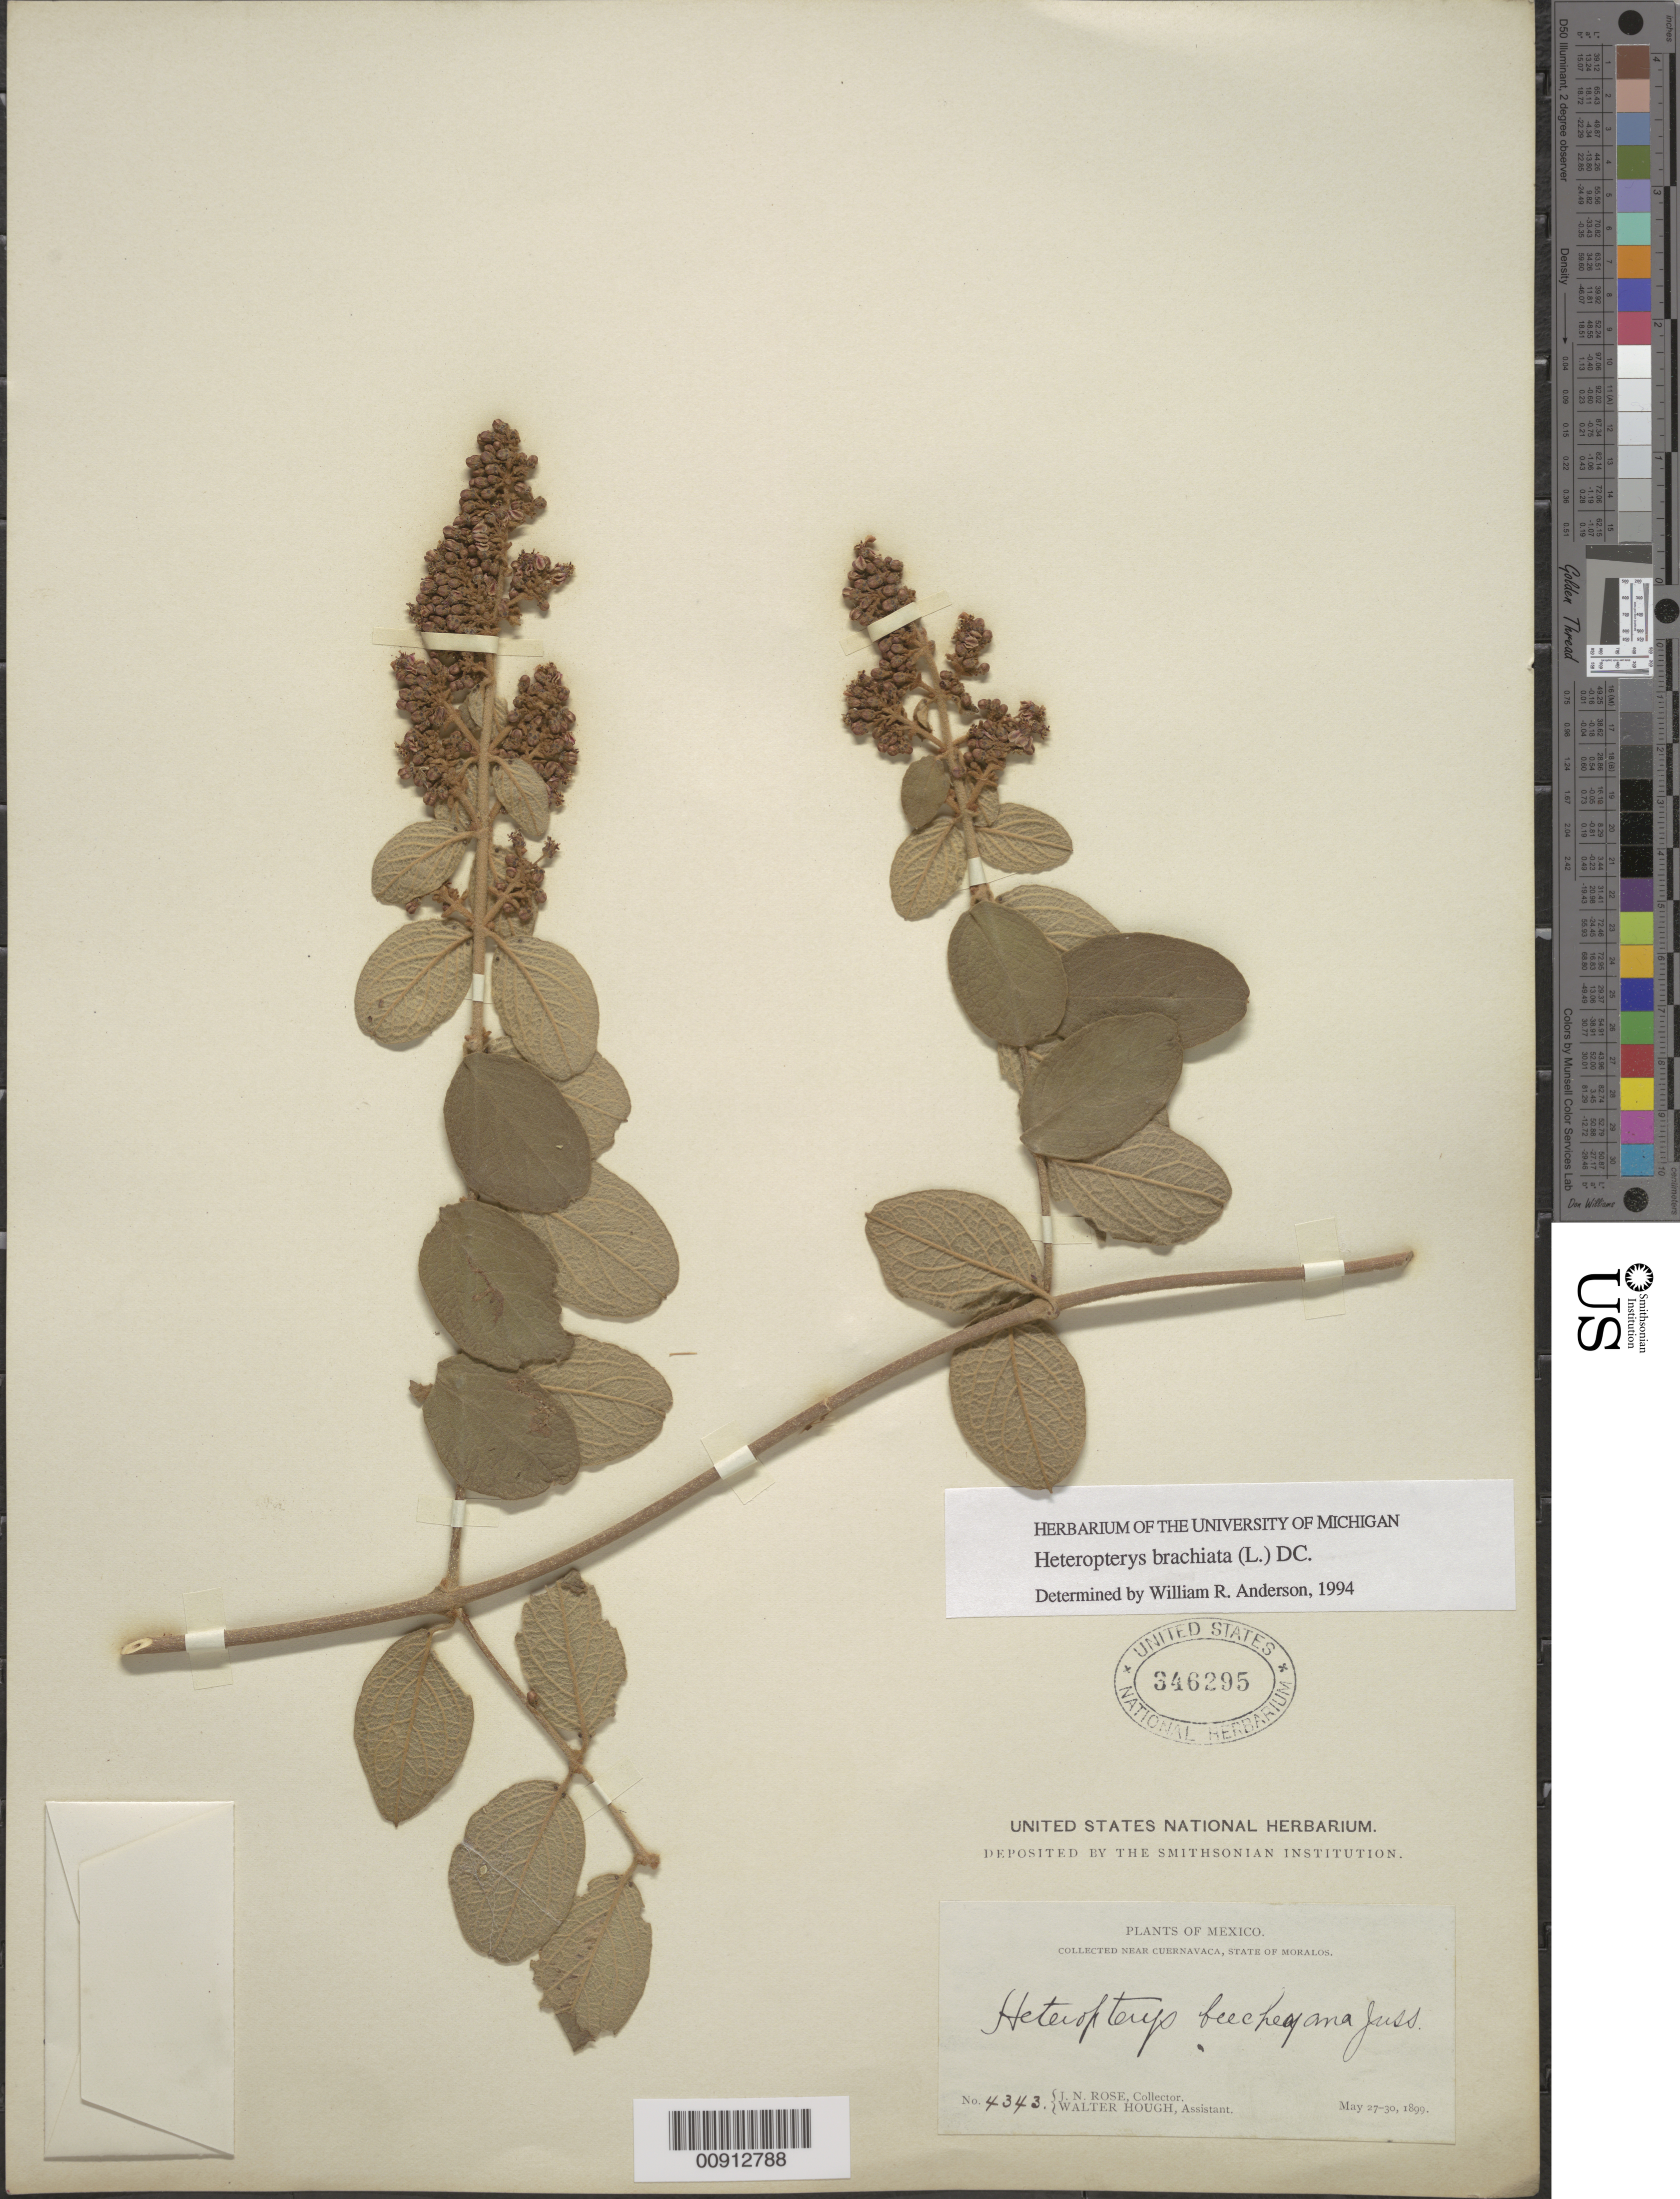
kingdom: Plantae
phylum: Tracheophyta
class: Magnoliopsida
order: Malpighiales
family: Malpighiaceae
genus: Heteropterys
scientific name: Heteropterys brachiata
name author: (L.) DC.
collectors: J. N. Rose & W. Hough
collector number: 4343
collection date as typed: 27 May 1899 to 30 May 1899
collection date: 1899-05-27/1899-05-30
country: Mexico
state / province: Morelos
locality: Near Cuernavaca, State of Morelos.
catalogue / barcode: US 346295